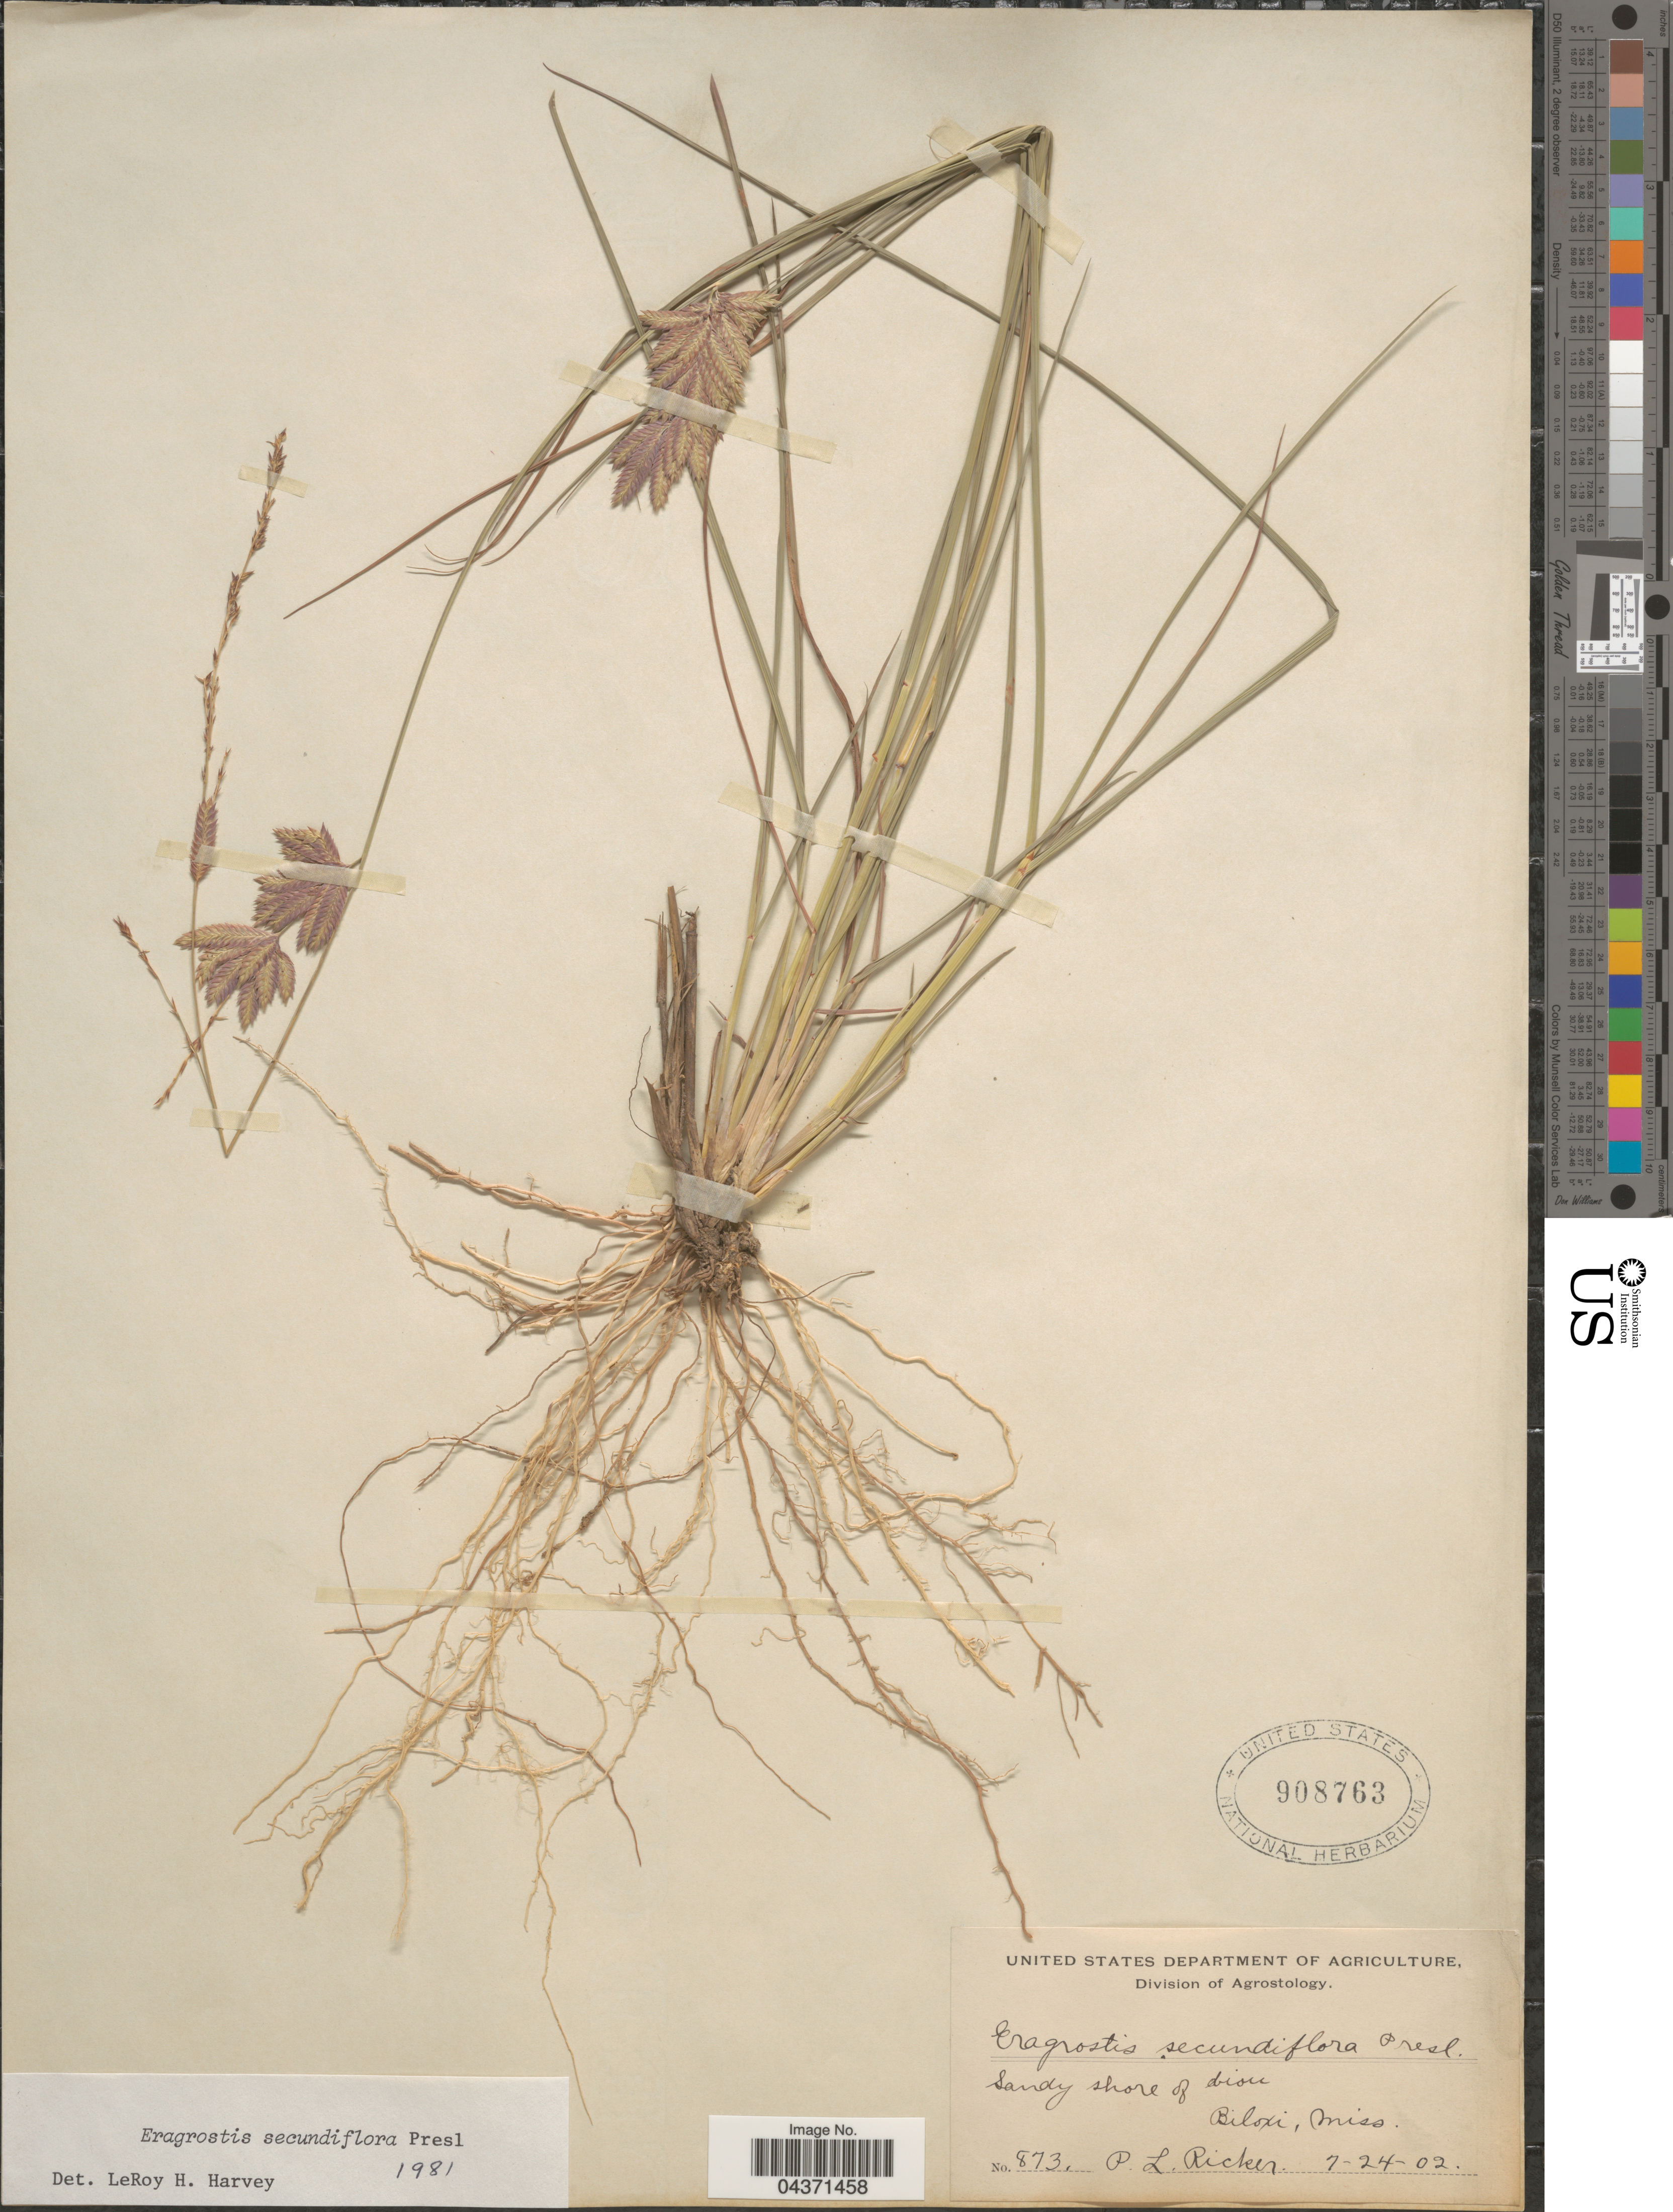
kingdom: Plantae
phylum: Tracheophyta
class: Liliopsida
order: Poales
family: Poaceae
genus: Eragrostis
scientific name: Eragrostis secundiflora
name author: J. Presl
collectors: P. Ricker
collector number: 873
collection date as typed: Transcribed d/m/y: 24/7/2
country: United States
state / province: Mississippi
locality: Sandy shore of biou [interpreted]. Biloxi.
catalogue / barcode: US 908763